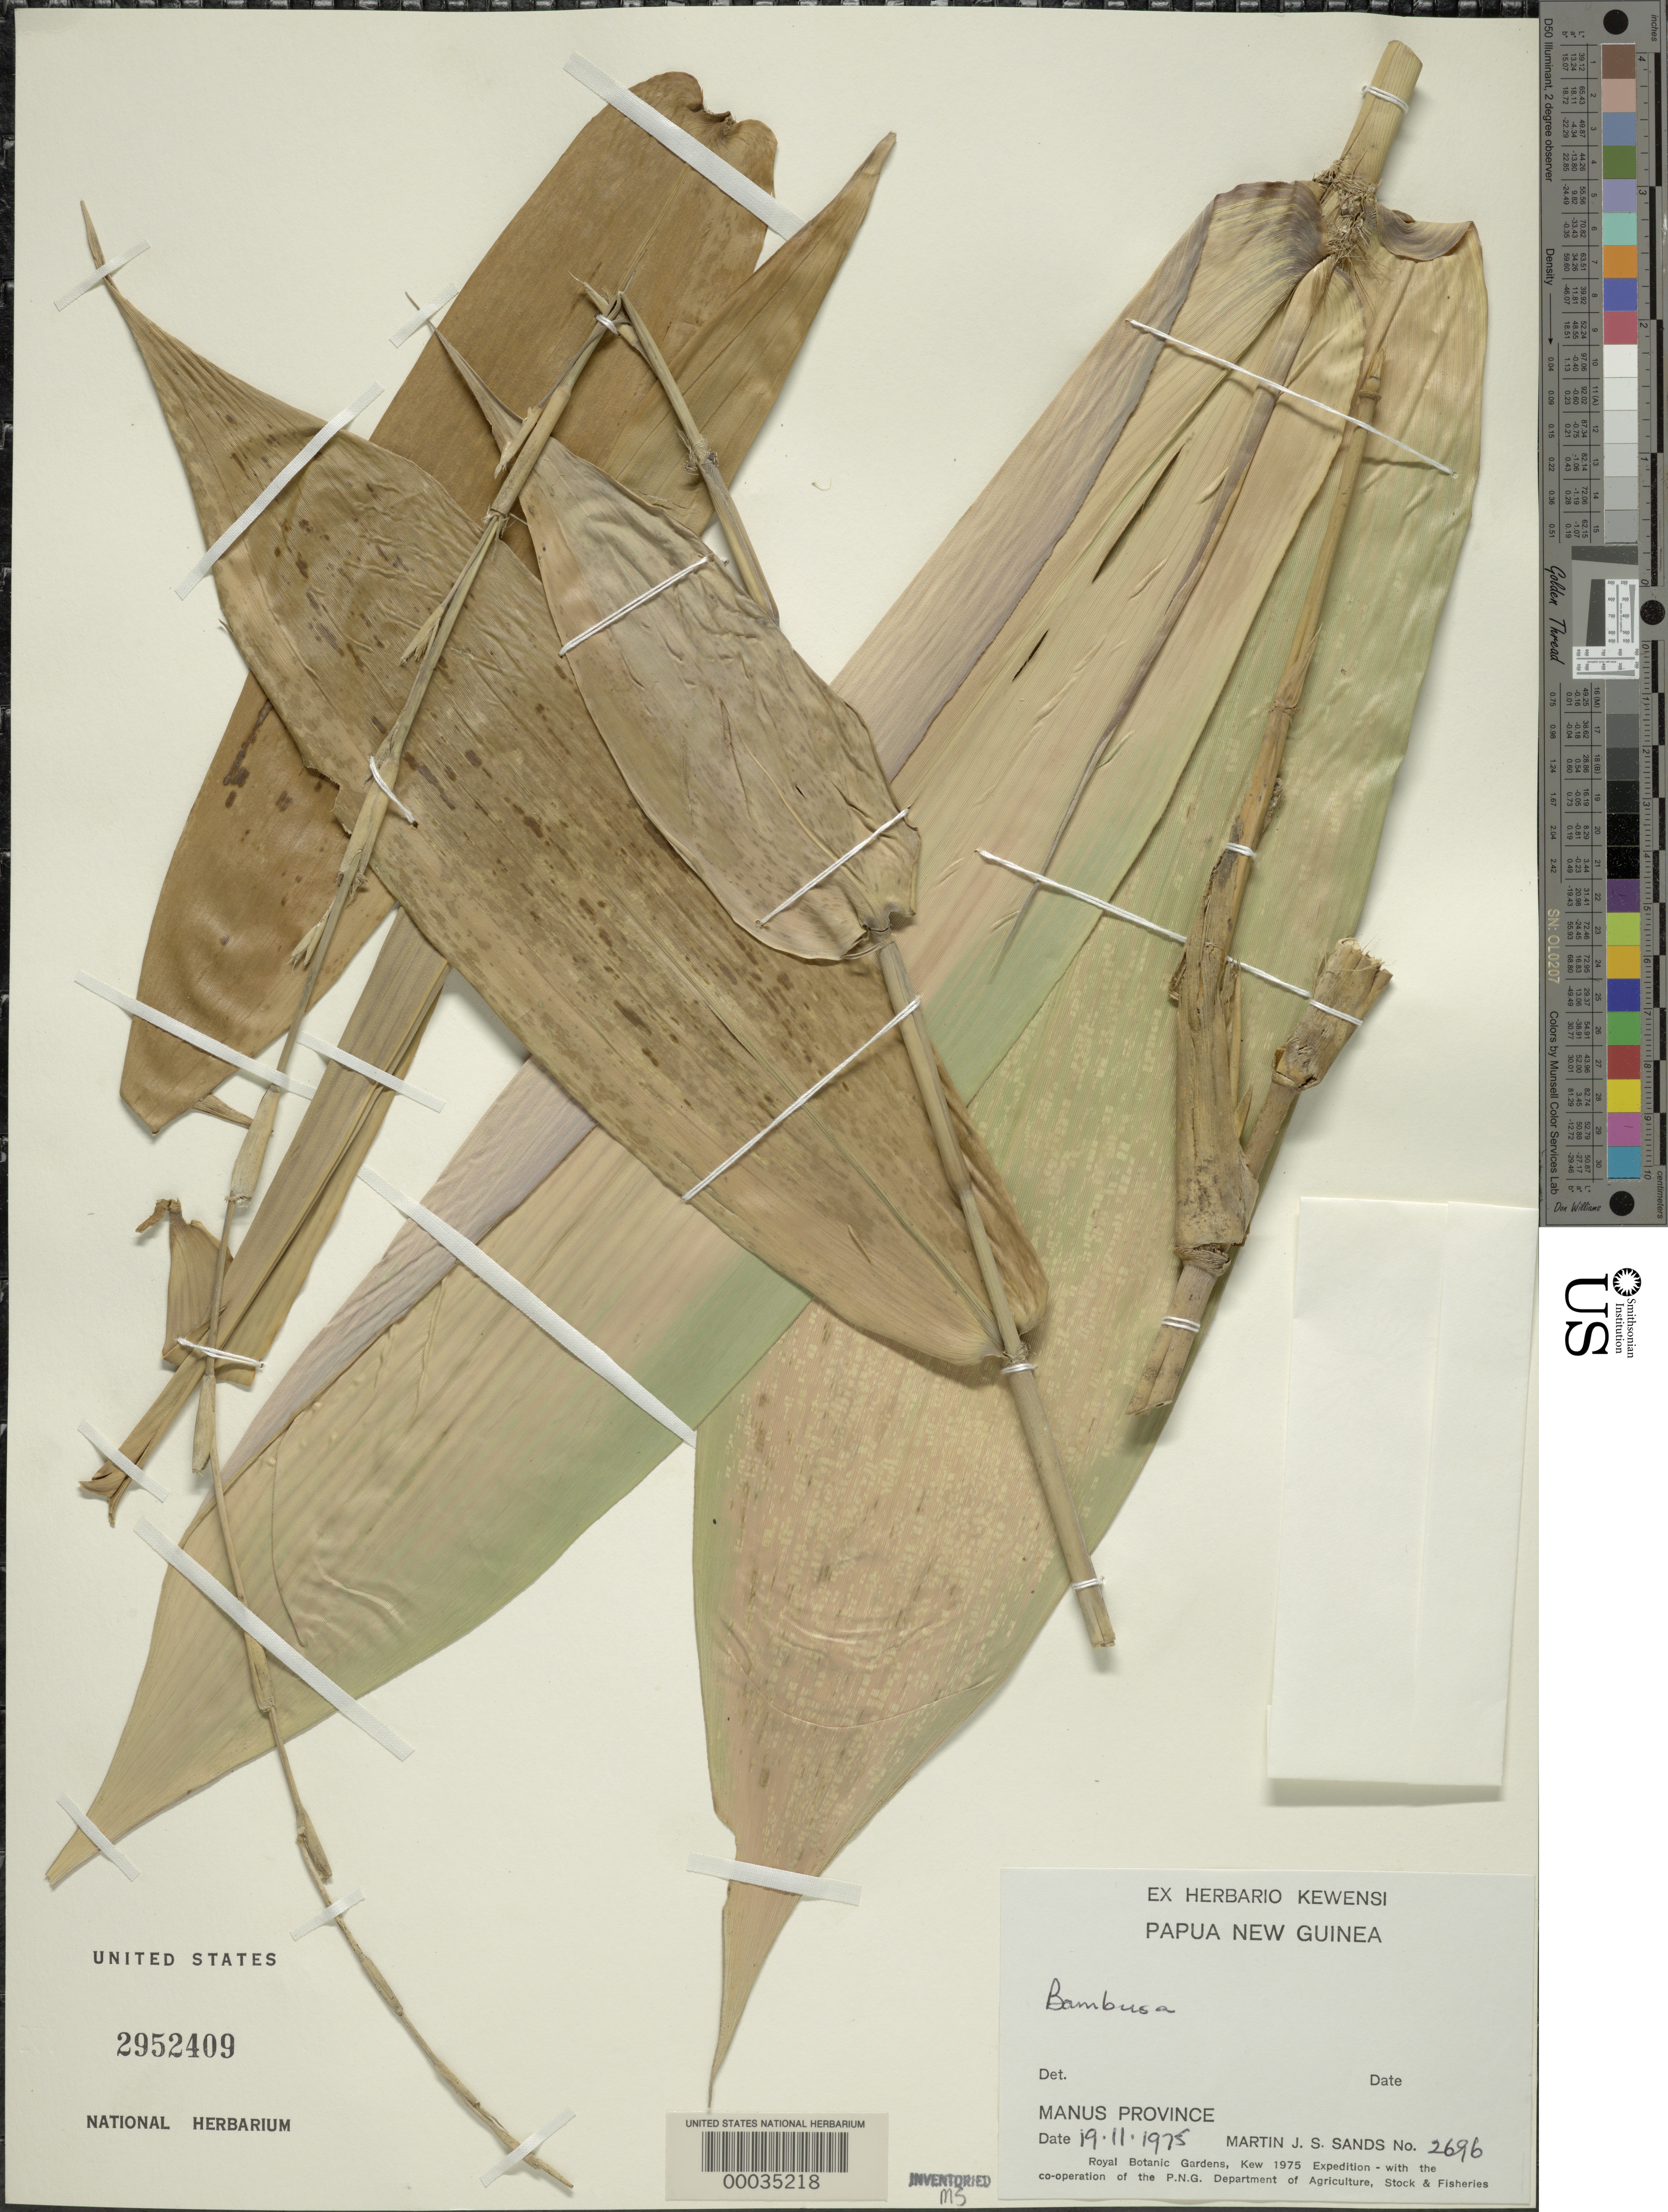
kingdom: Plantae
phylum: Tracheophyta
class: Liliopsida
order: Poales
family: Poaceae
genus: Bambusa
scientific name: Bambusa sp.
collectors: M. Sands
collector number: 2696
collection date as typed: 19 Nov 1975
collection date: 1975-11-19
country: Papua New Guinea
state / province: Manus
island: Manus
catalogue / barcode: US 2952409